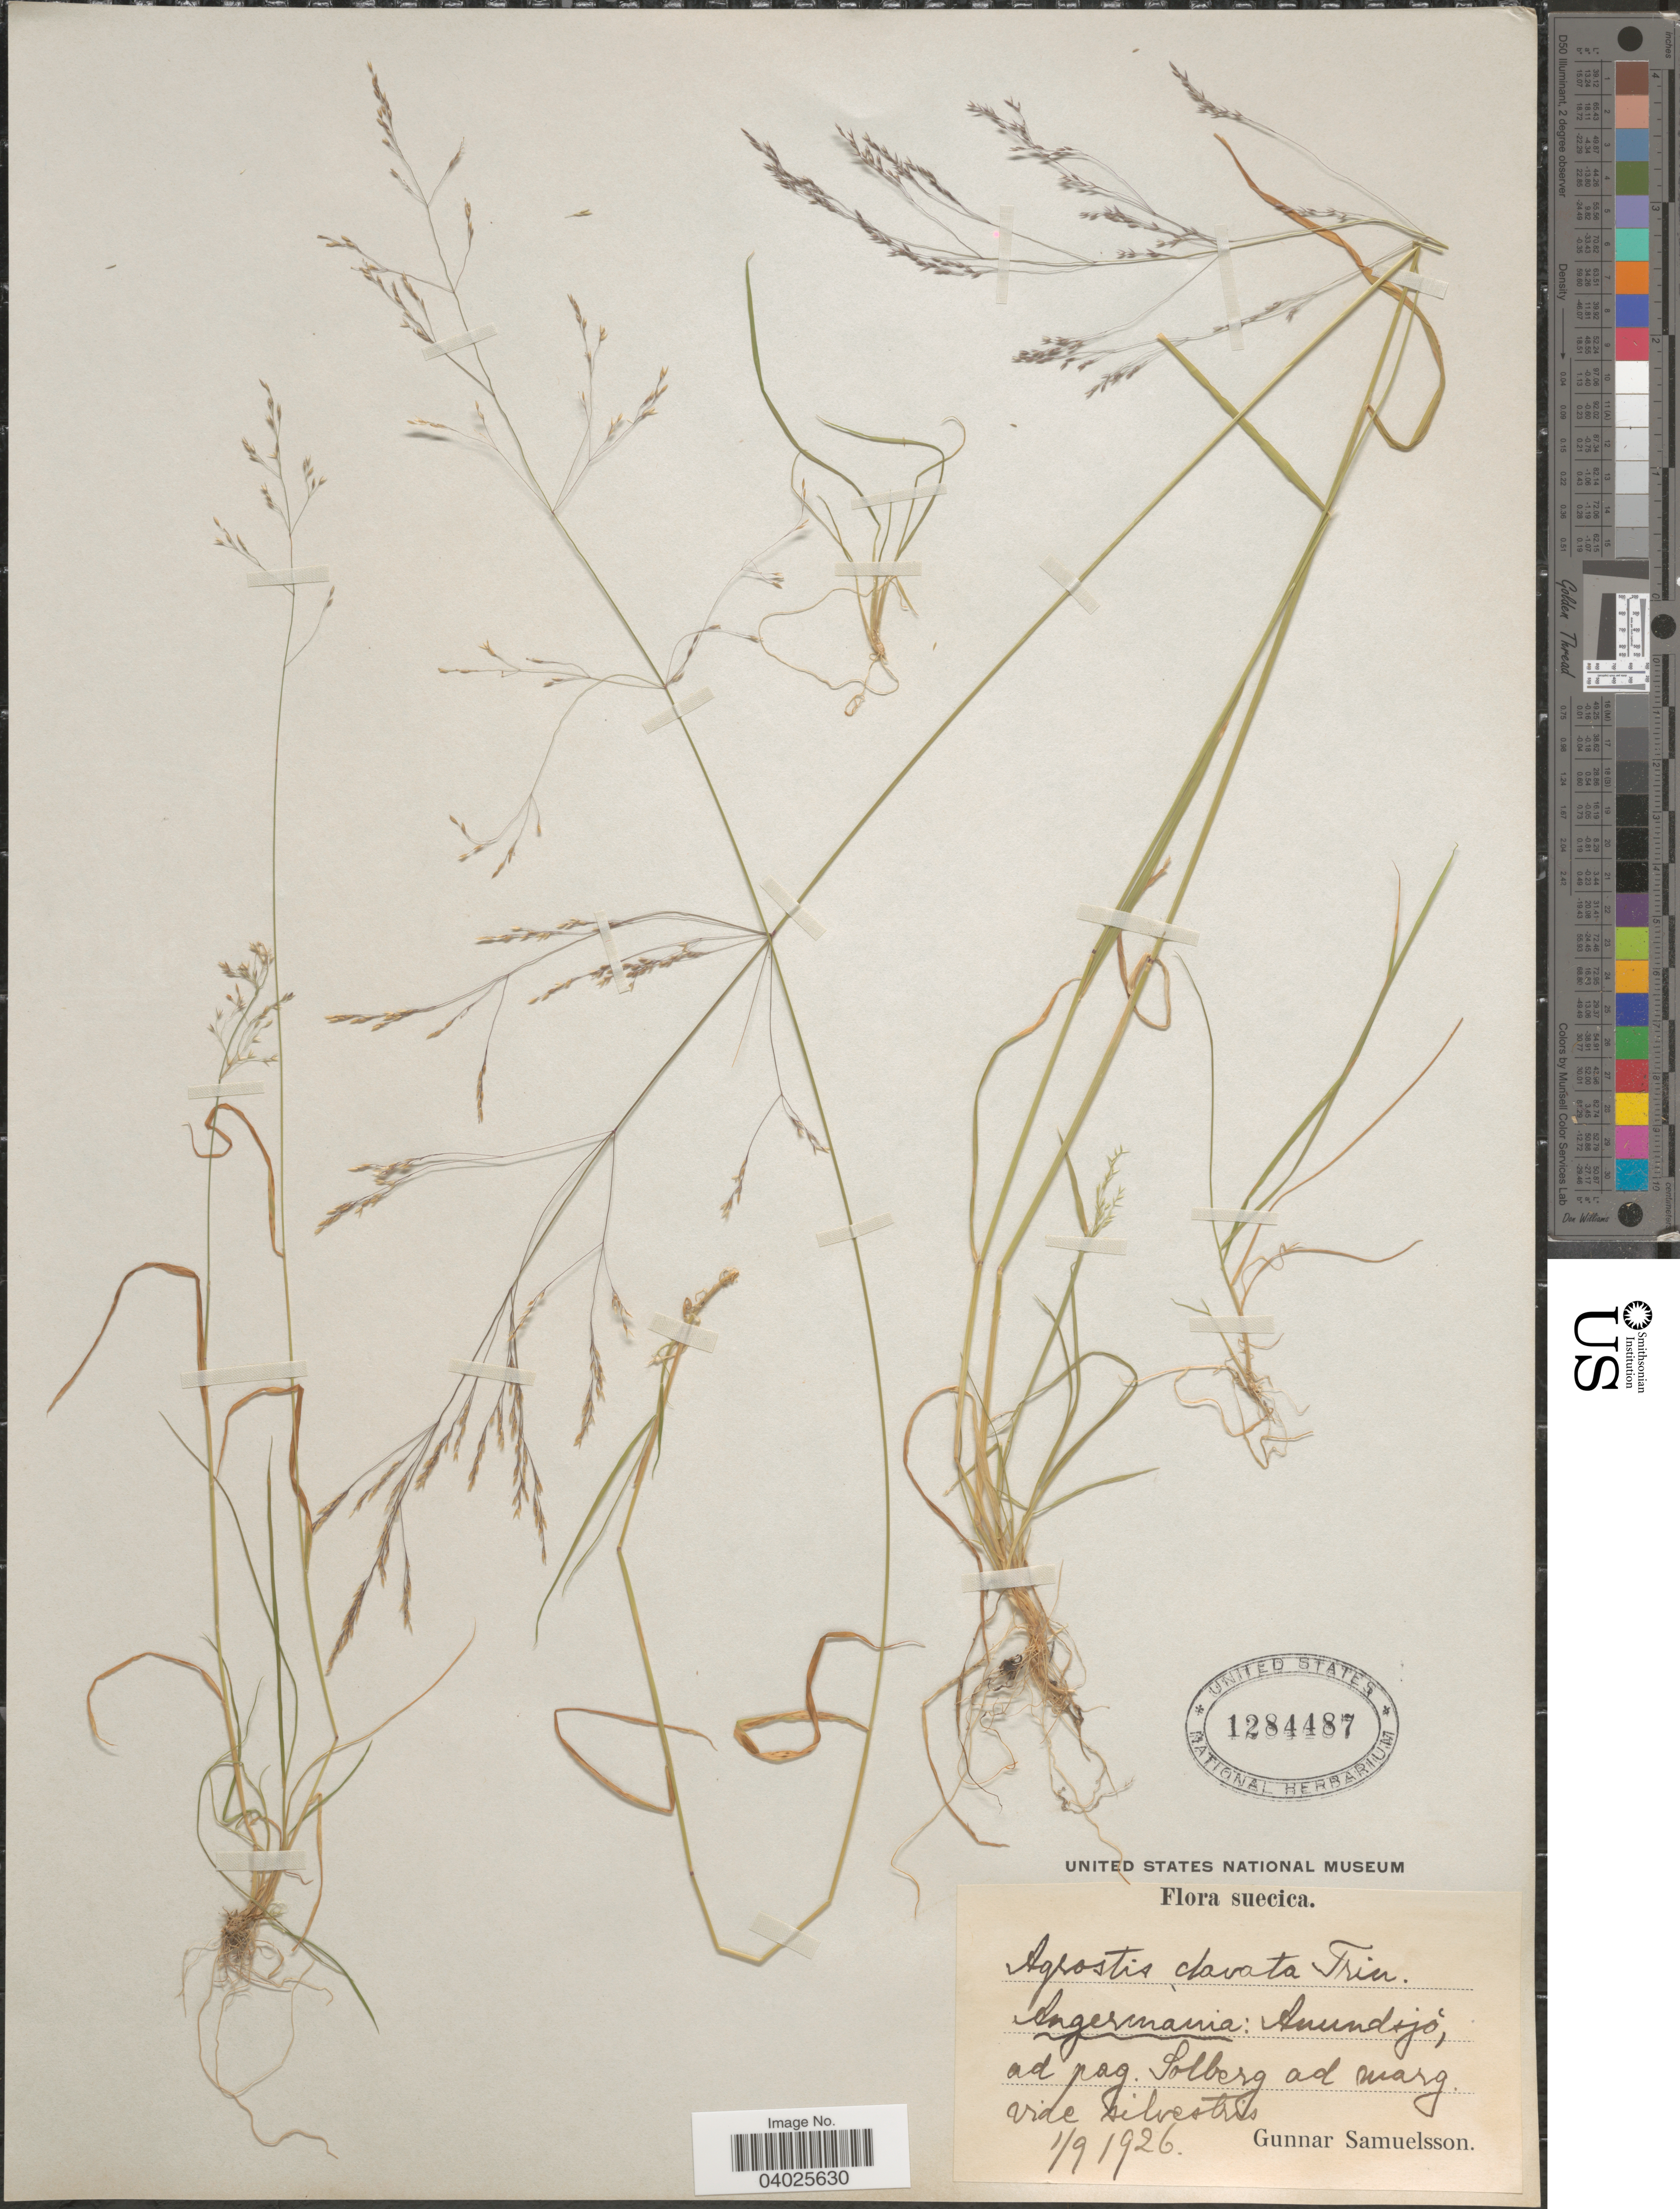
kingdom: Plantae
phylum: Tracheophyta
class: Liliopsida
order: Poales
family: Poaceae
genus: Agrostis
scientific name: Agrostis clavata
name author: Trin.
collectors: G. Samuelsson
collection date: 1926-09-01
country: Sweden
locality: Suecica. Angermania: Anundsjö, ad pag. Solberg ad marg. vide silvestris.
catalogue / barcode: US 1284487